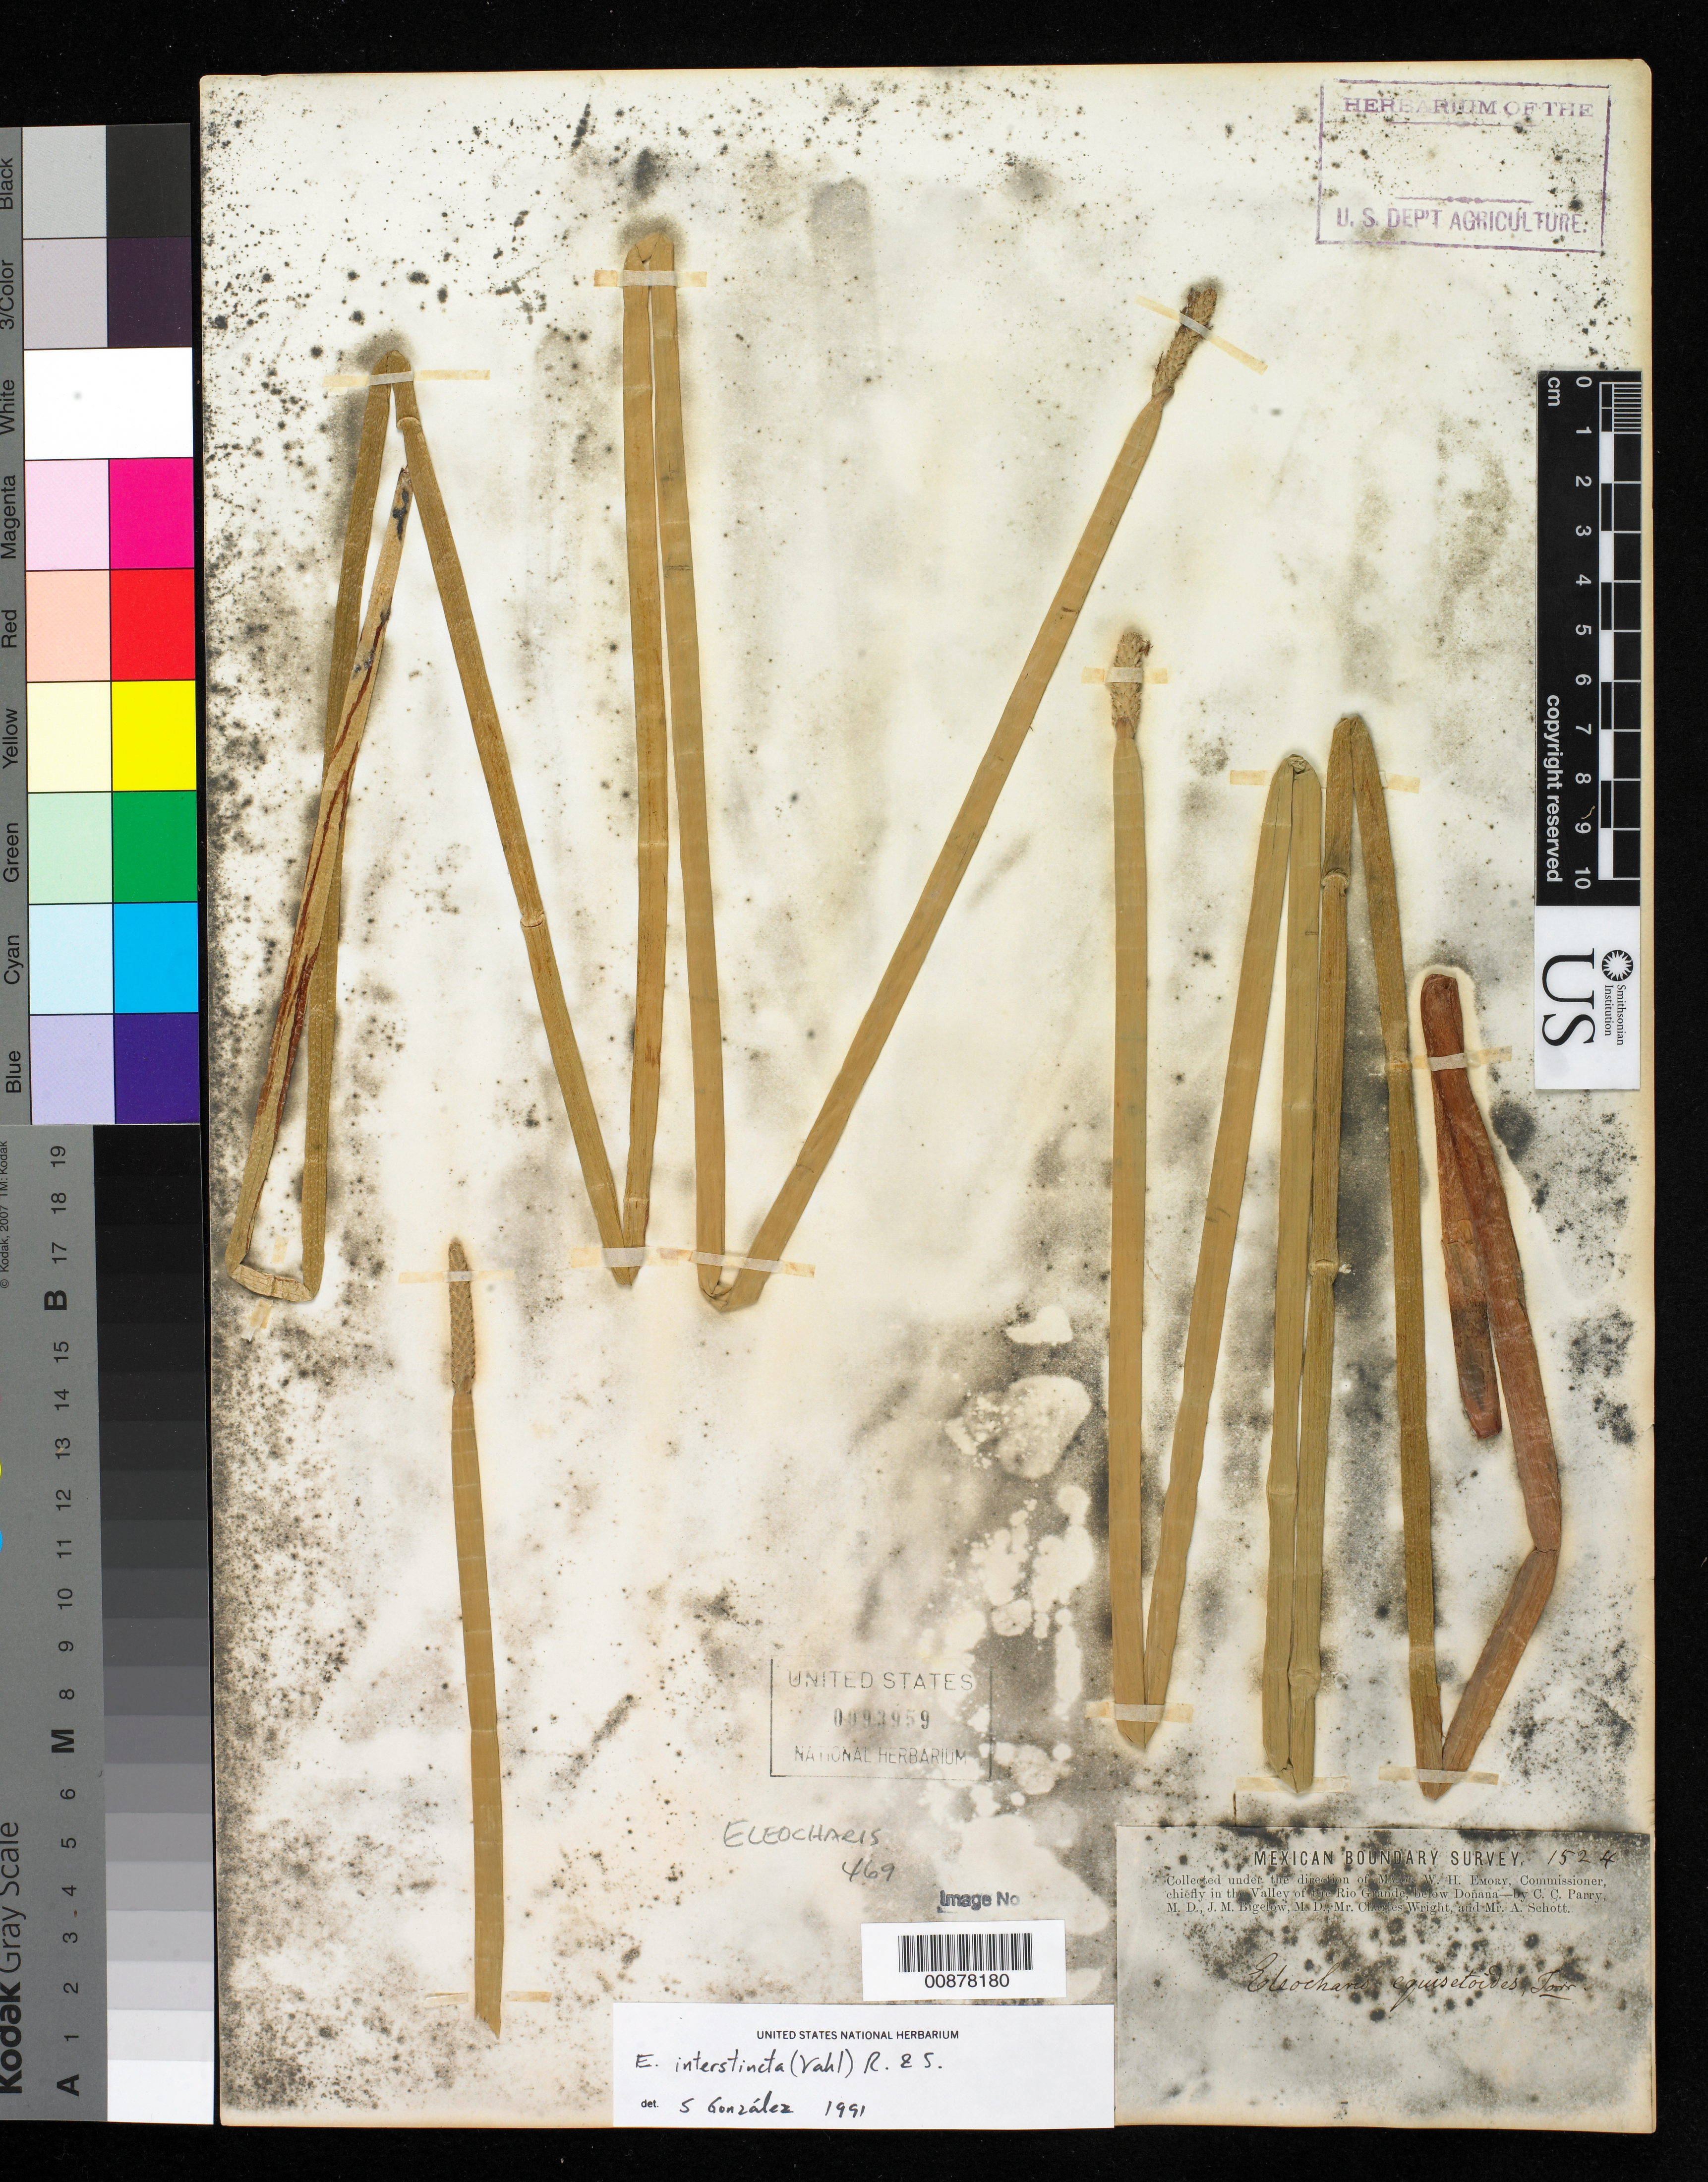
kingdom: Plantae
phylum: Tracheophyta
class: Liliopsida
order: Poales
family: Cyperaceae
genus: Eleocharis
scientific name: Eleocharis interstincta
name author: (Vahl) Roem. & Schult.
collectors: C. C. Parry, J. M. Bigelow, C. Wright & A. C. V. Schott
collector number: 1524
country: United States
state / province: New Mexico / Texas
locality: Valley of the Rio Grande, below Doñana.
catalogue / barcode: US 93959